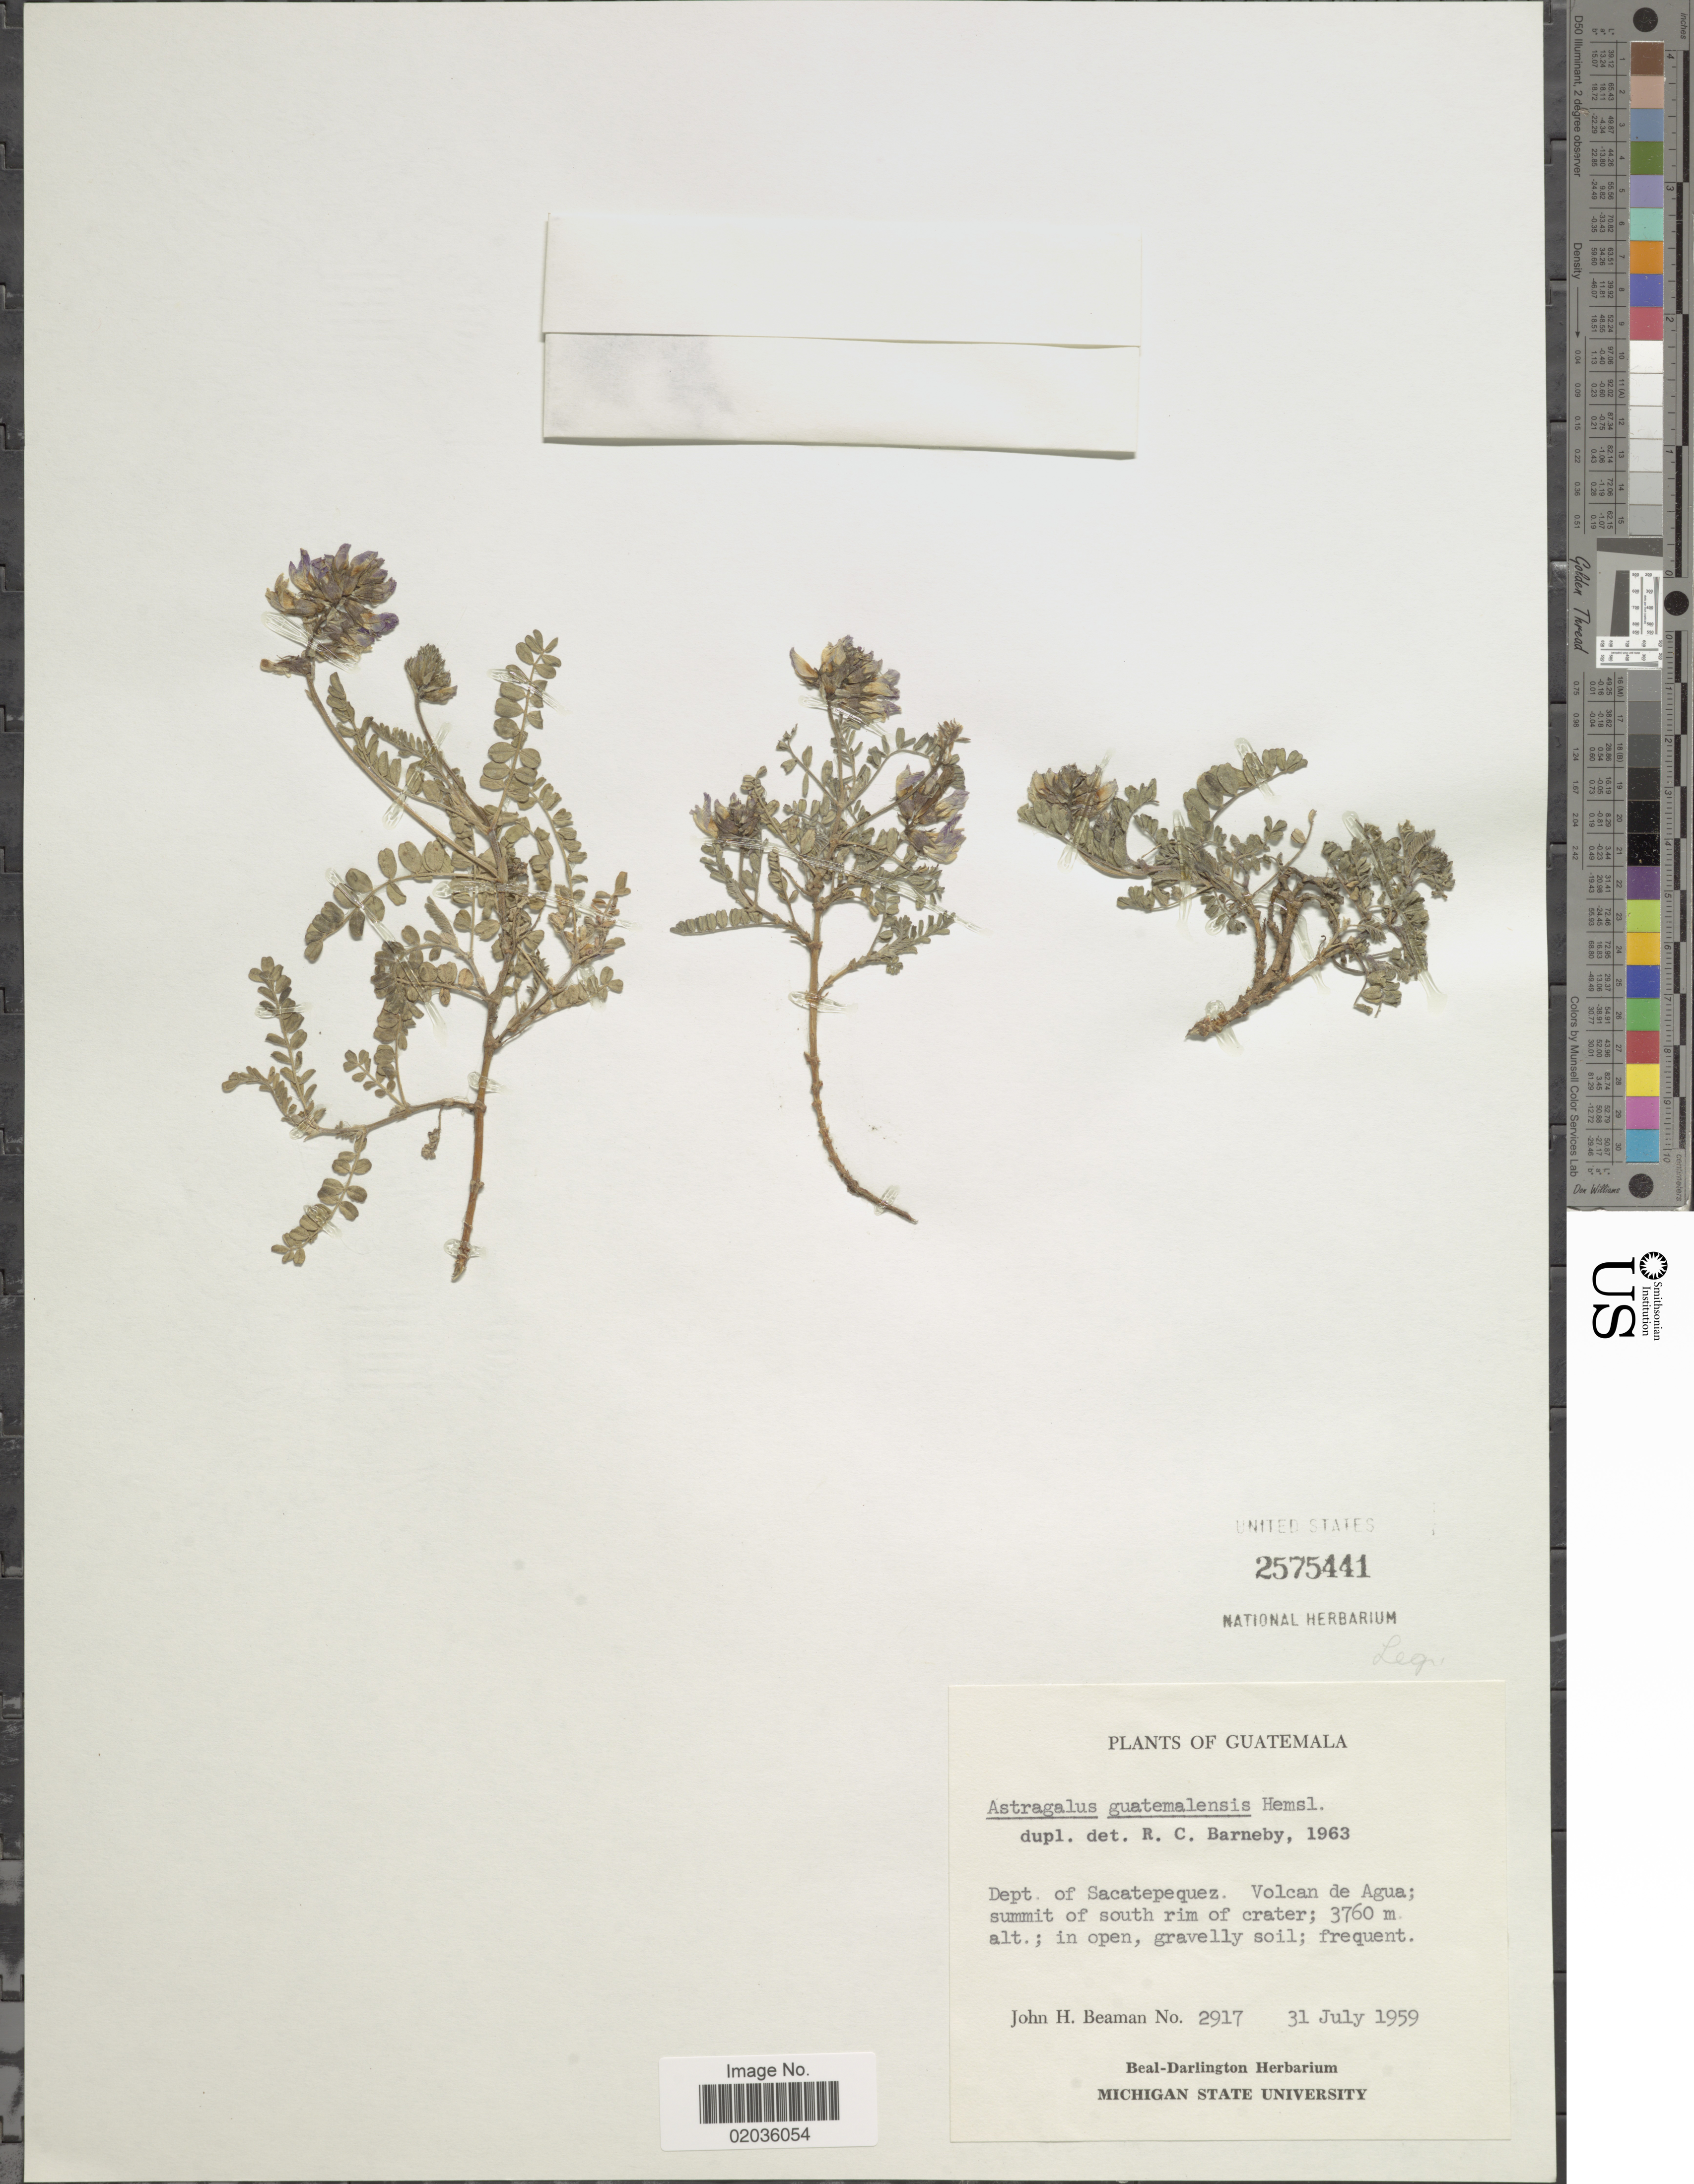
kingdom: Plantae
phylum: Tracheophyta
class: Magnoliopsida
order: Fabales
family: Fabaceae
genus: Astragalus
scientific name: Astragalus guatemalensis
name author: Hemsl.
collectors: J. H. Beaman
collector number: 2917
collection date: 1959-07-31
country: Guatemala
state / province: Sacatepéquez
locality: Dept. of Sacatepequez. Volcan de Agua. summit of south rim of crater.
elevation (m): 3760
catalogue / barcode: US 2575441